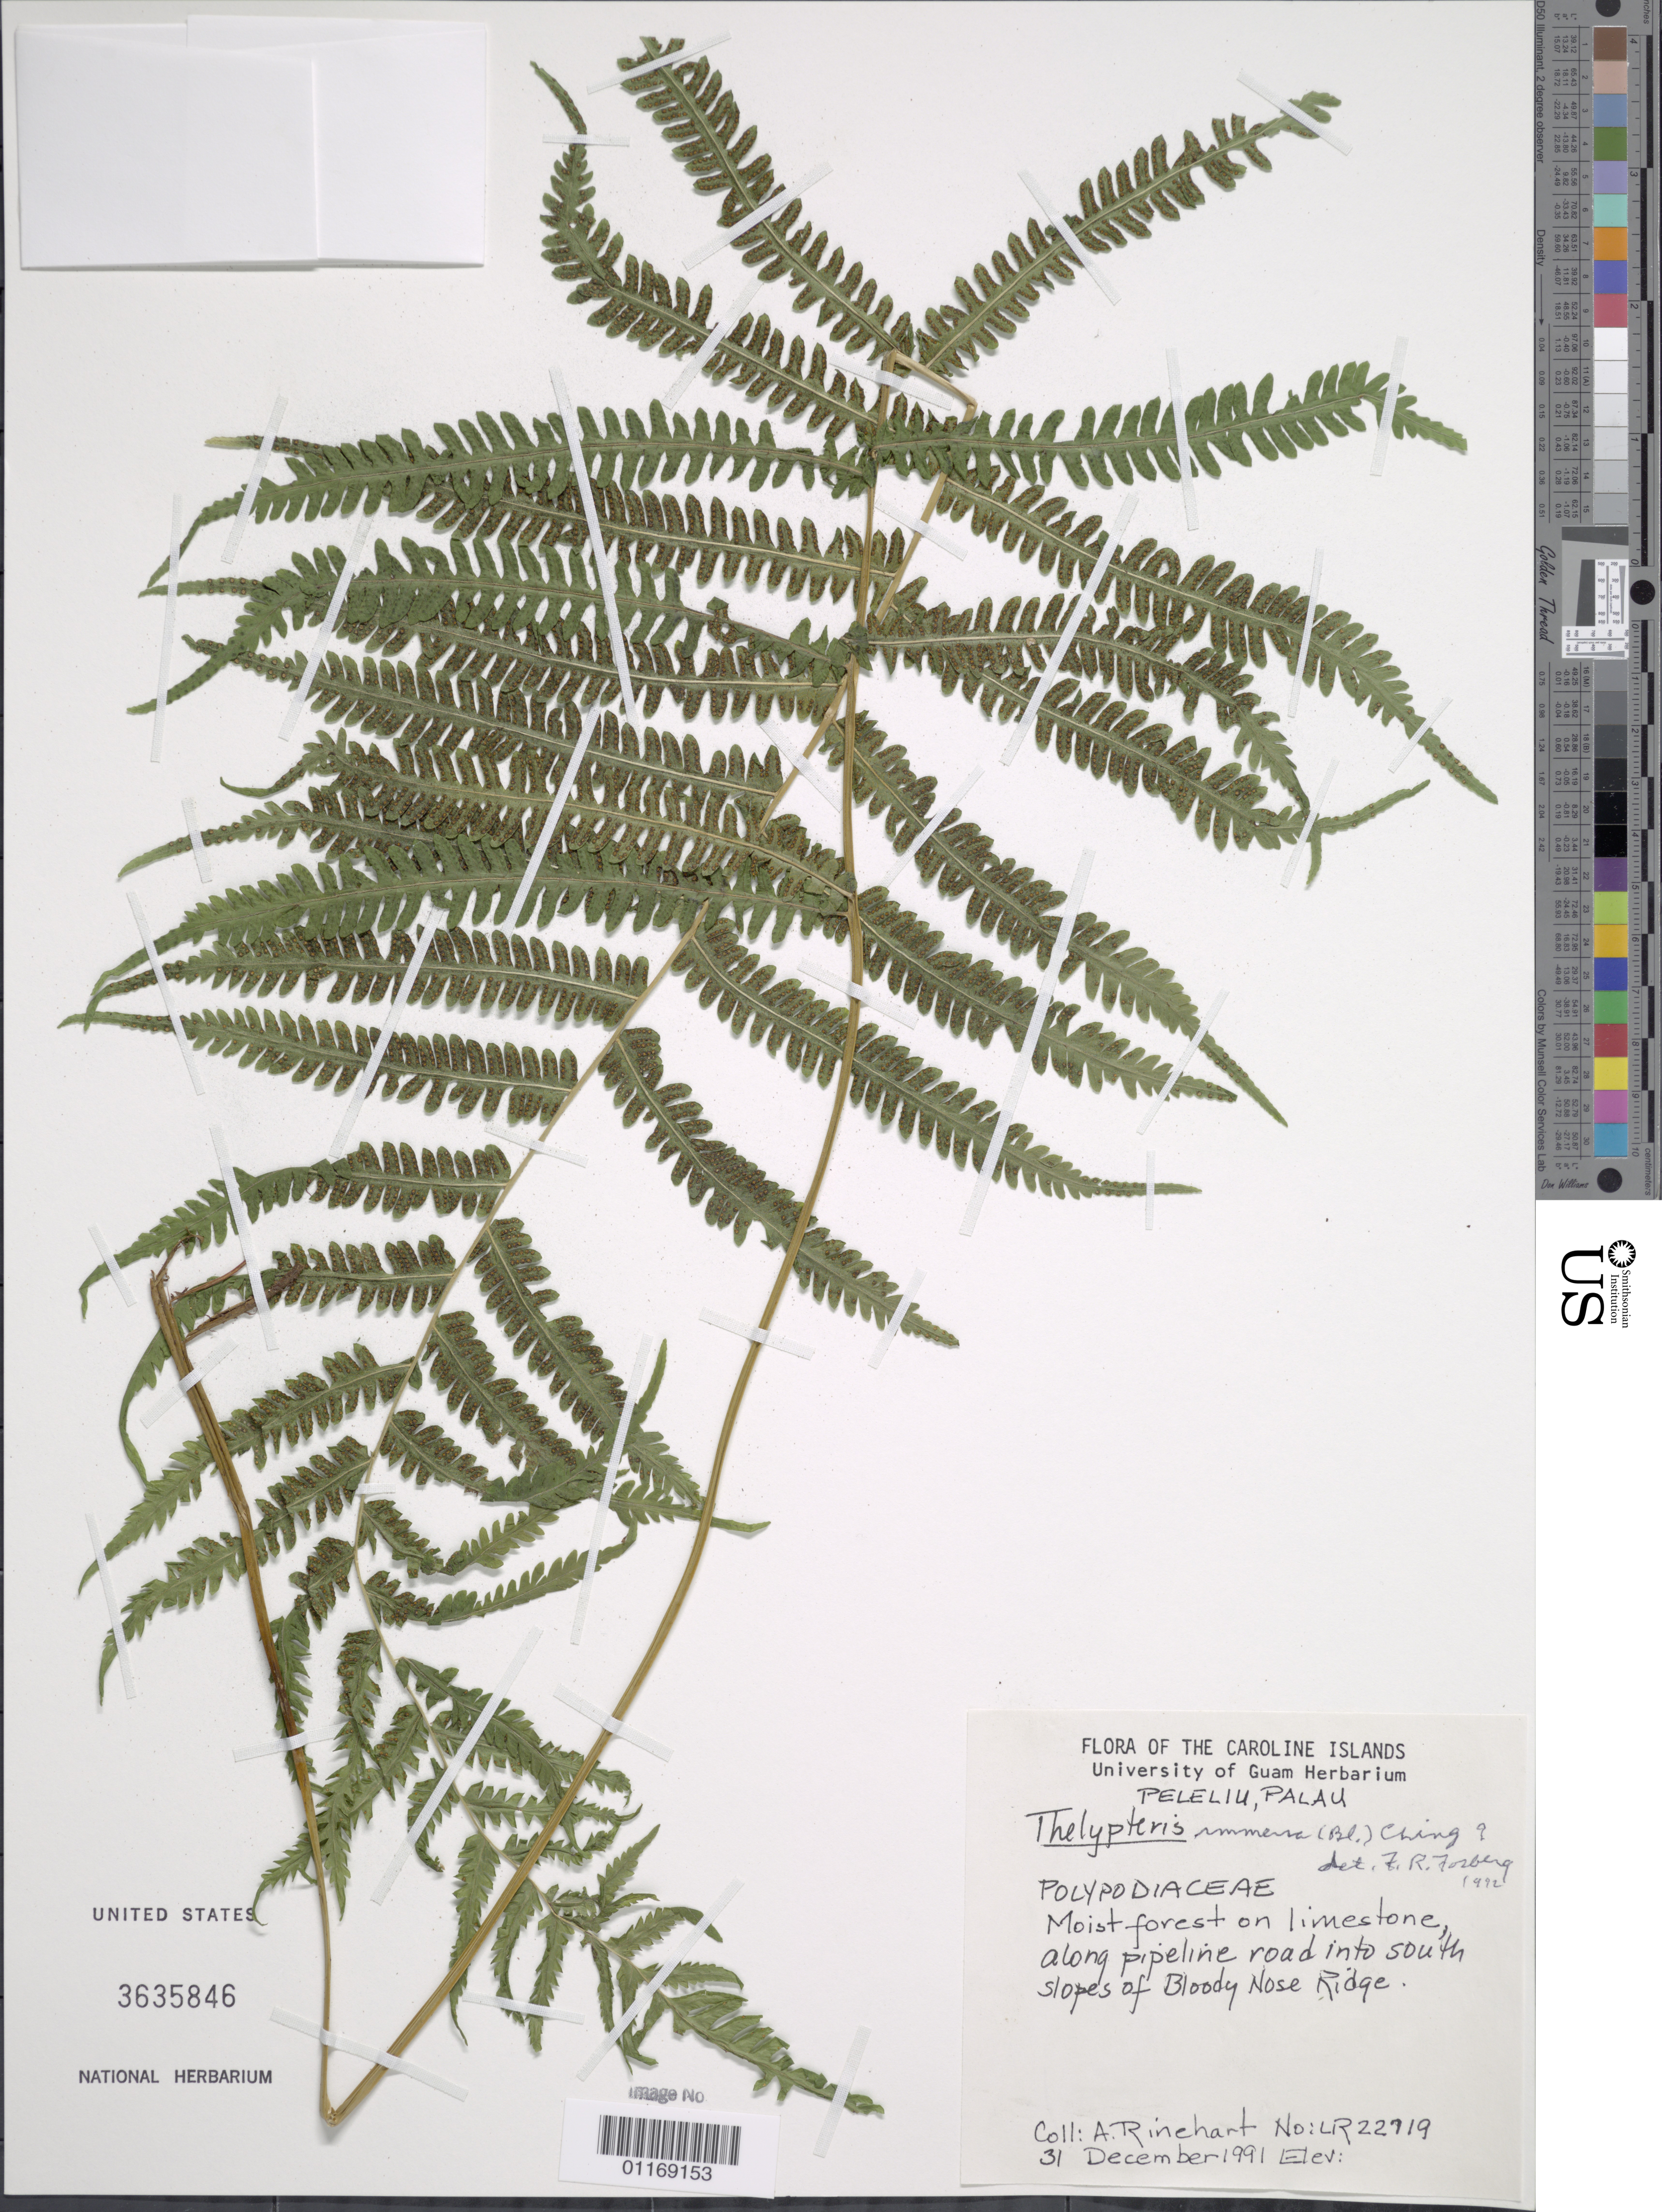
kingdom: Plantae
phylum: Tracheophyta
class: Polypodiopsida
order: Polypodiales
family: Thelypteridaceae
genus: Amphineuron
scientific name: Amphineuron immersum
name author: (Blume) Holttum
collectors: A. Rinehart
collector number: LR22719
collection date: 1991-12-31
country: Palau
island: Beliliou [Peleliu]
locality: Along pipeline road into south slopes of Bloody Nose Ridge.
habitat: Moist forest on limestone.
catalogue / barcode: US 3635846